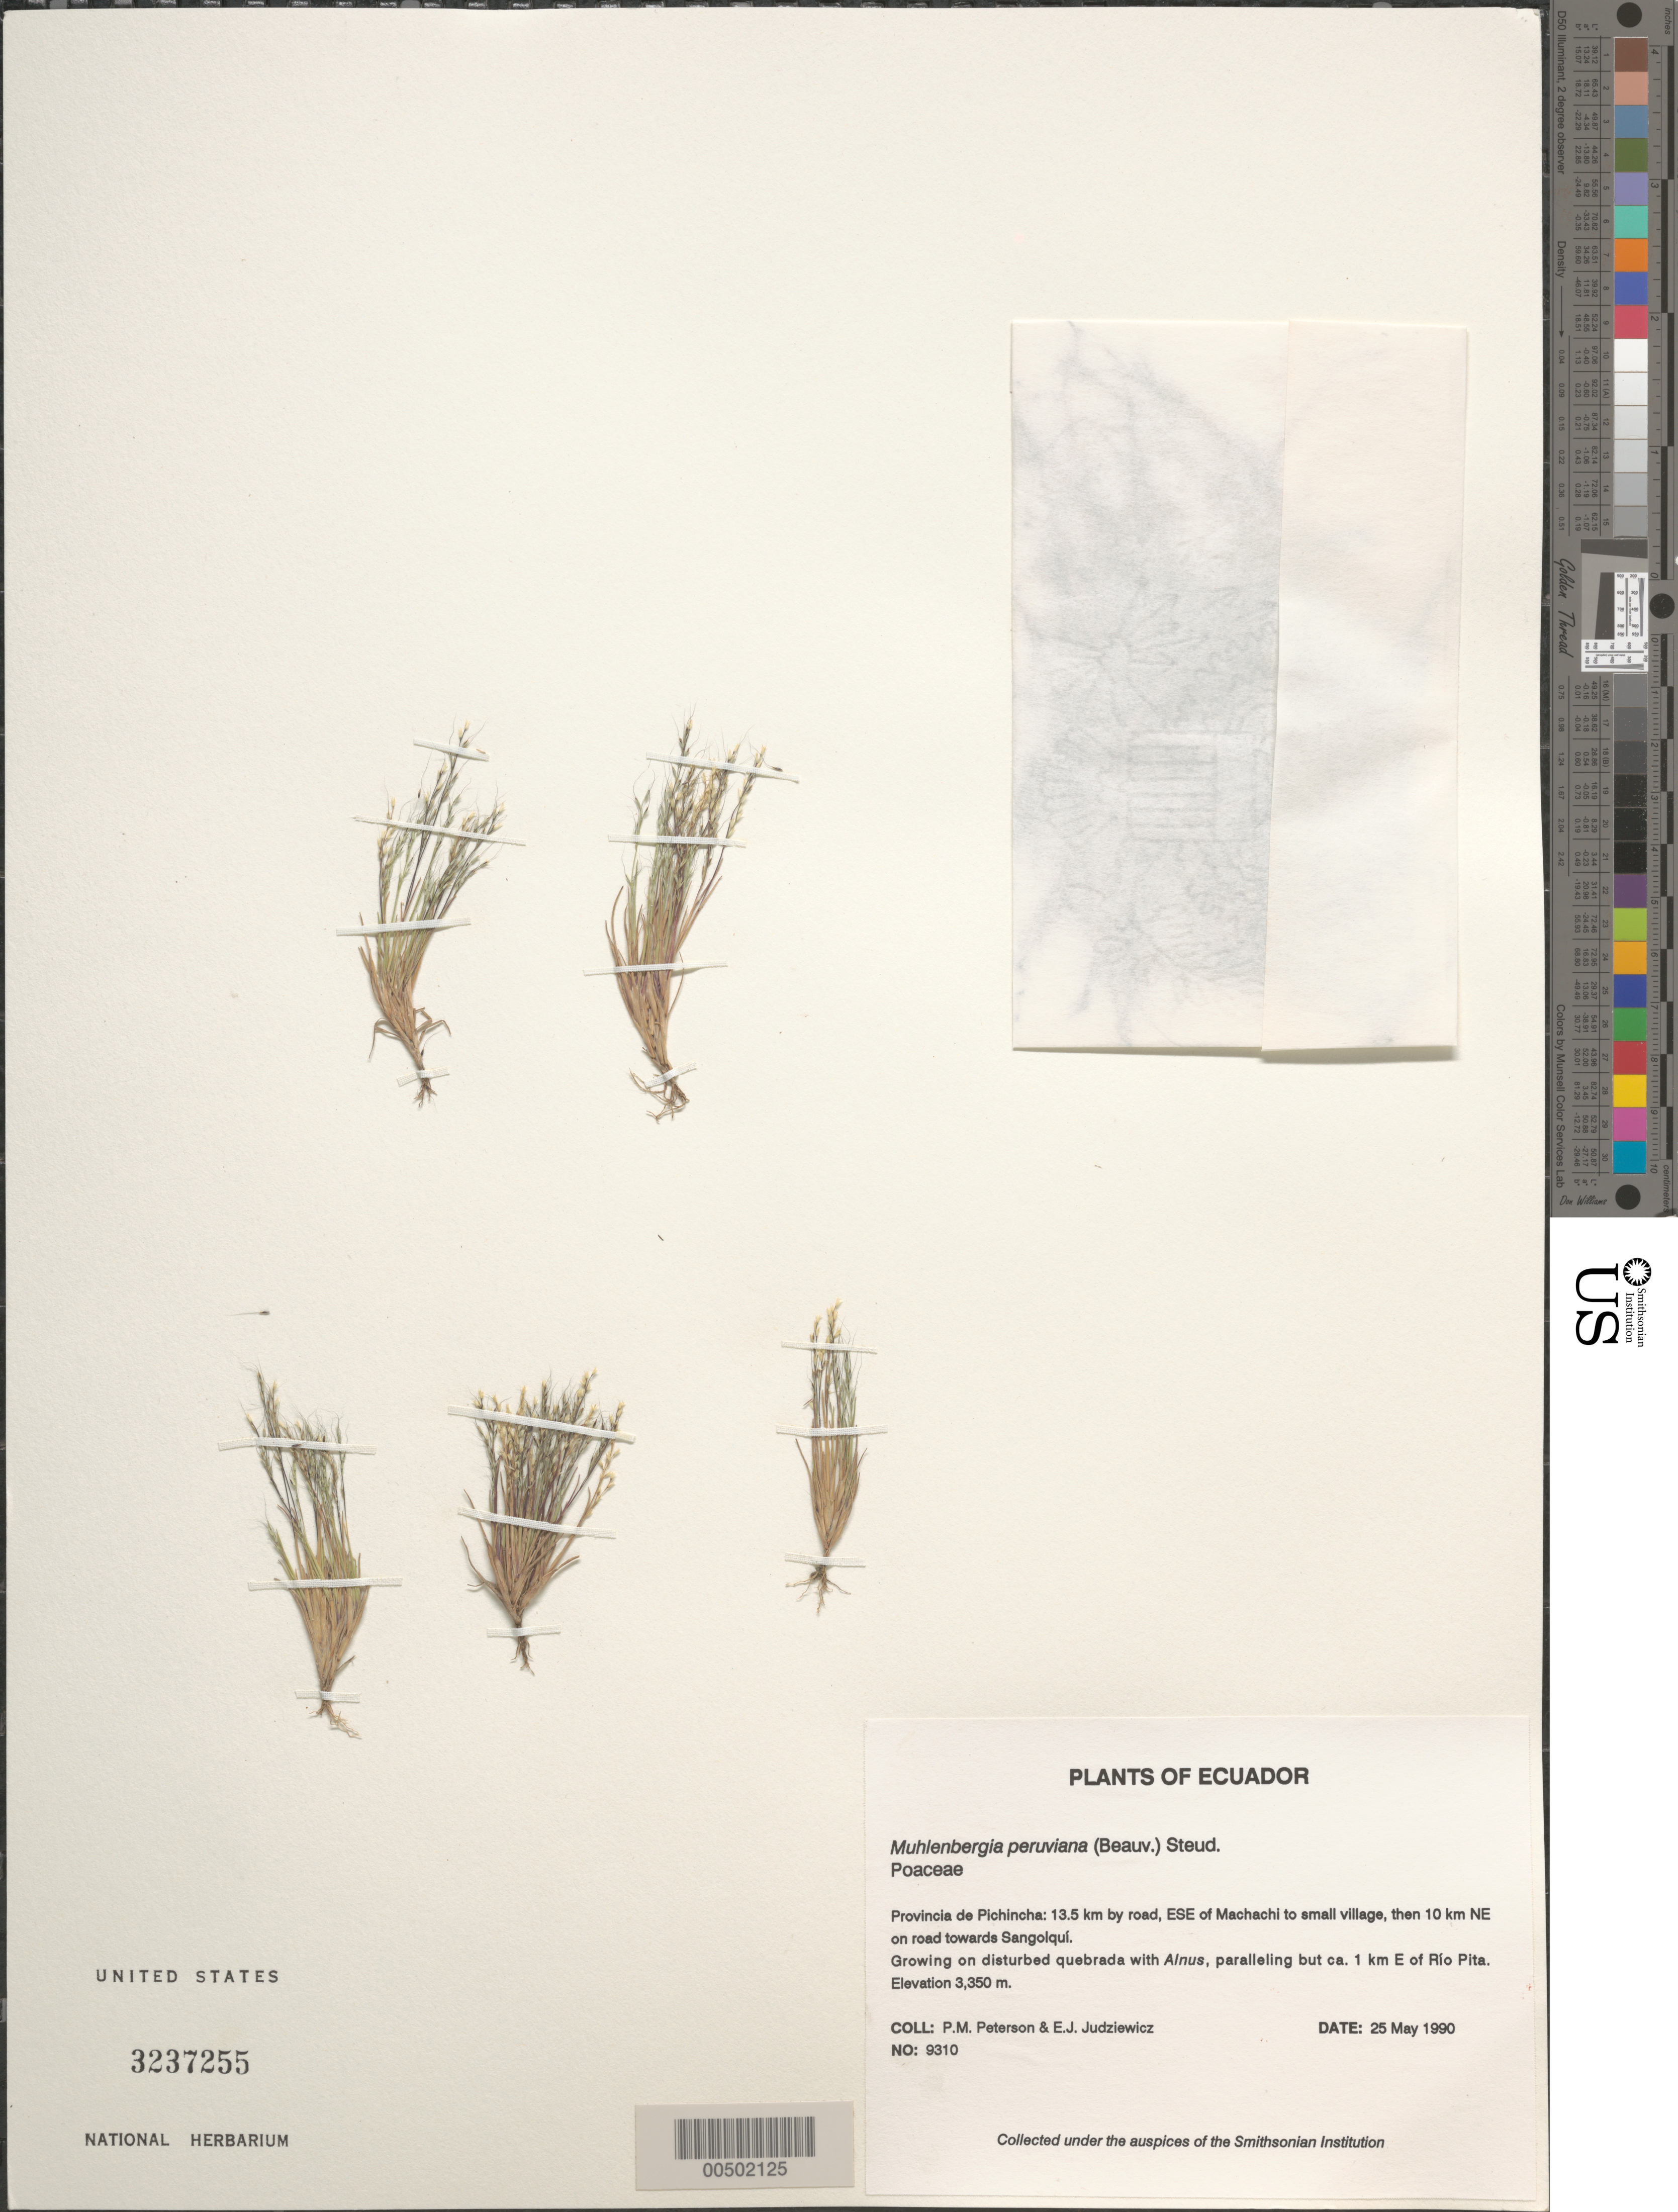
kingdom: Plantae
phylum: Tracheophyta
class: Liliopsida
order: Poales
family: Poaceae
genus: Muhlenbergia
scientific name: Muhlenbergia peruviana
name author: (P. Beauv.) Steud.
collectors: P. M. Peterson & E. J. Judziewicz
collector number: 09310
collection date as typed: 25 May 1990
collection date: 1990-05-25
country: Ecuador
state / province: Pichincha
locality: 13.5 km by road, ESE of Machachi to small Village, then 10 km NEon road towards Sangolquí.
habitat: Growing on disturbed quebrada with Alnus, paralleling but ca. 1 km E of Río Pita.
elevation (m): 3350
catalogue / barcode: US 3237255